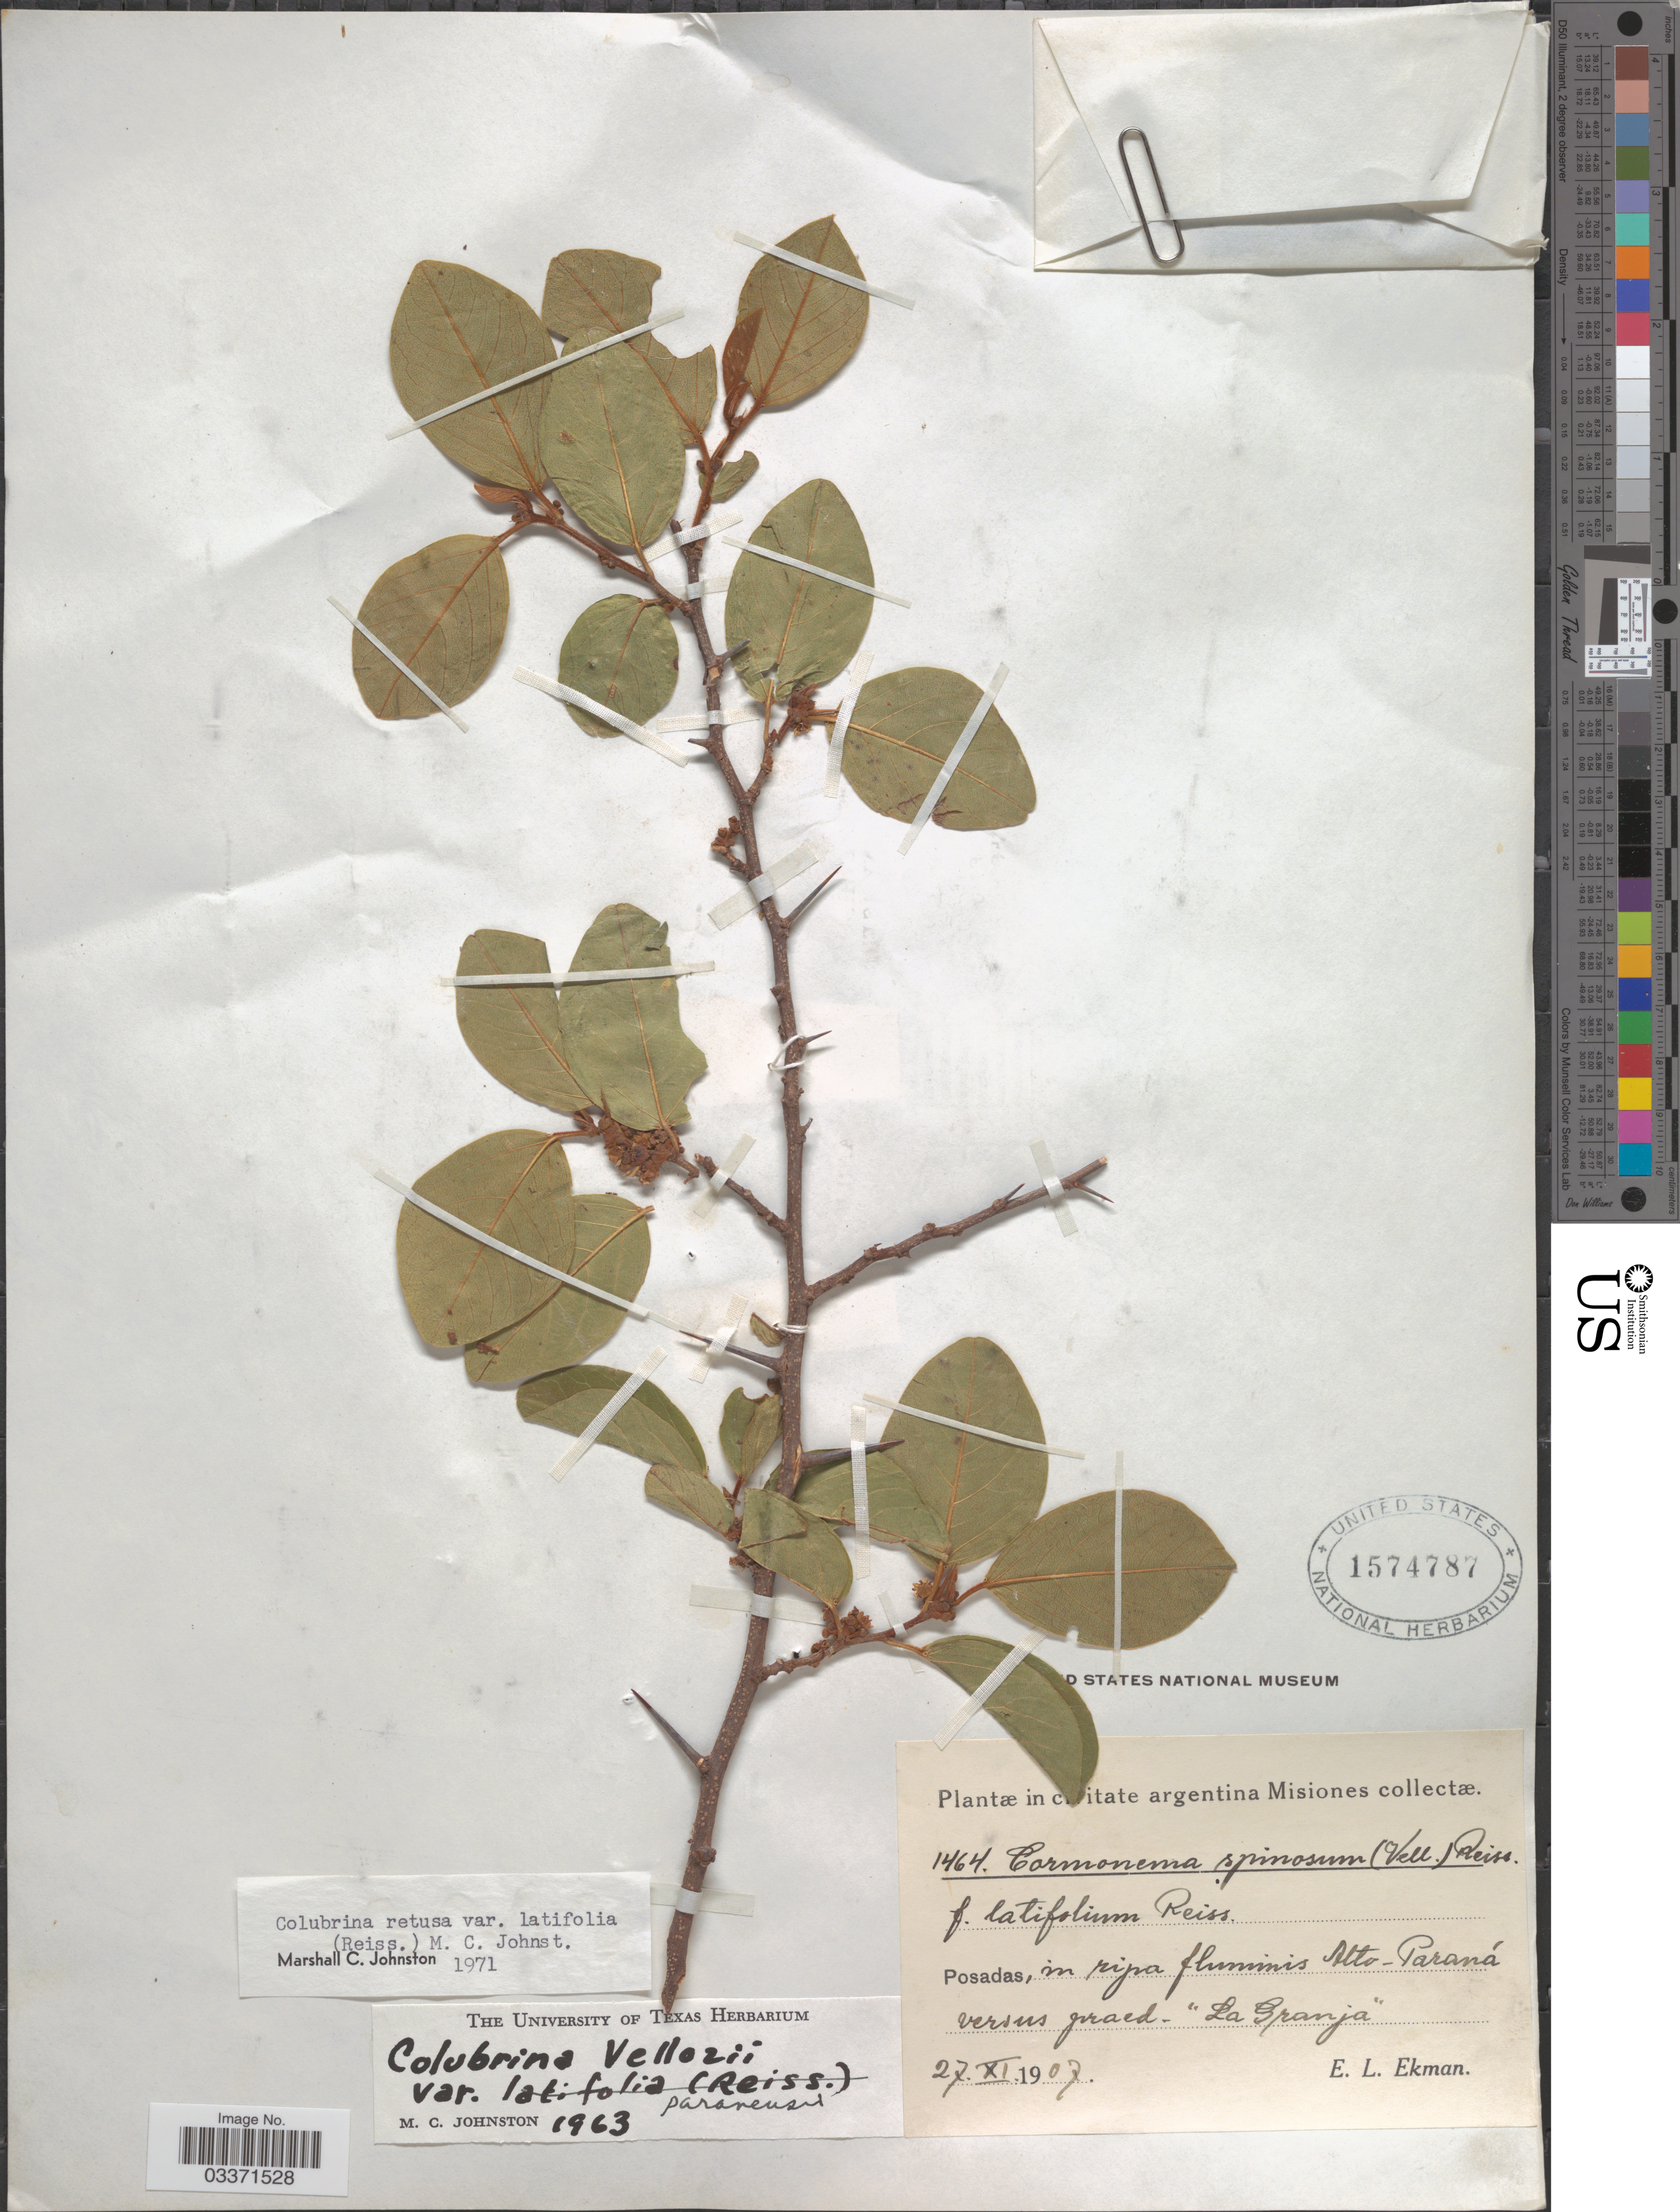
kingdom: Plantae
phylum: Tracheophyta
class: Magnoliopsida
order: Rosales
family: Rhamnaceae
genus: Colubrina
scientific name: Colubrina retusa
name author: (Pittier) R.S. Cowan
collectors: E. L. Ekman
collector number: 1464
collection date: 1907-11-27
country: Argentina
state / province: Misiones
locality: Posadas, in ripa fluminis Alto-Paraná versus praed - "La Granja".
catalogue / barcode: US 1574787